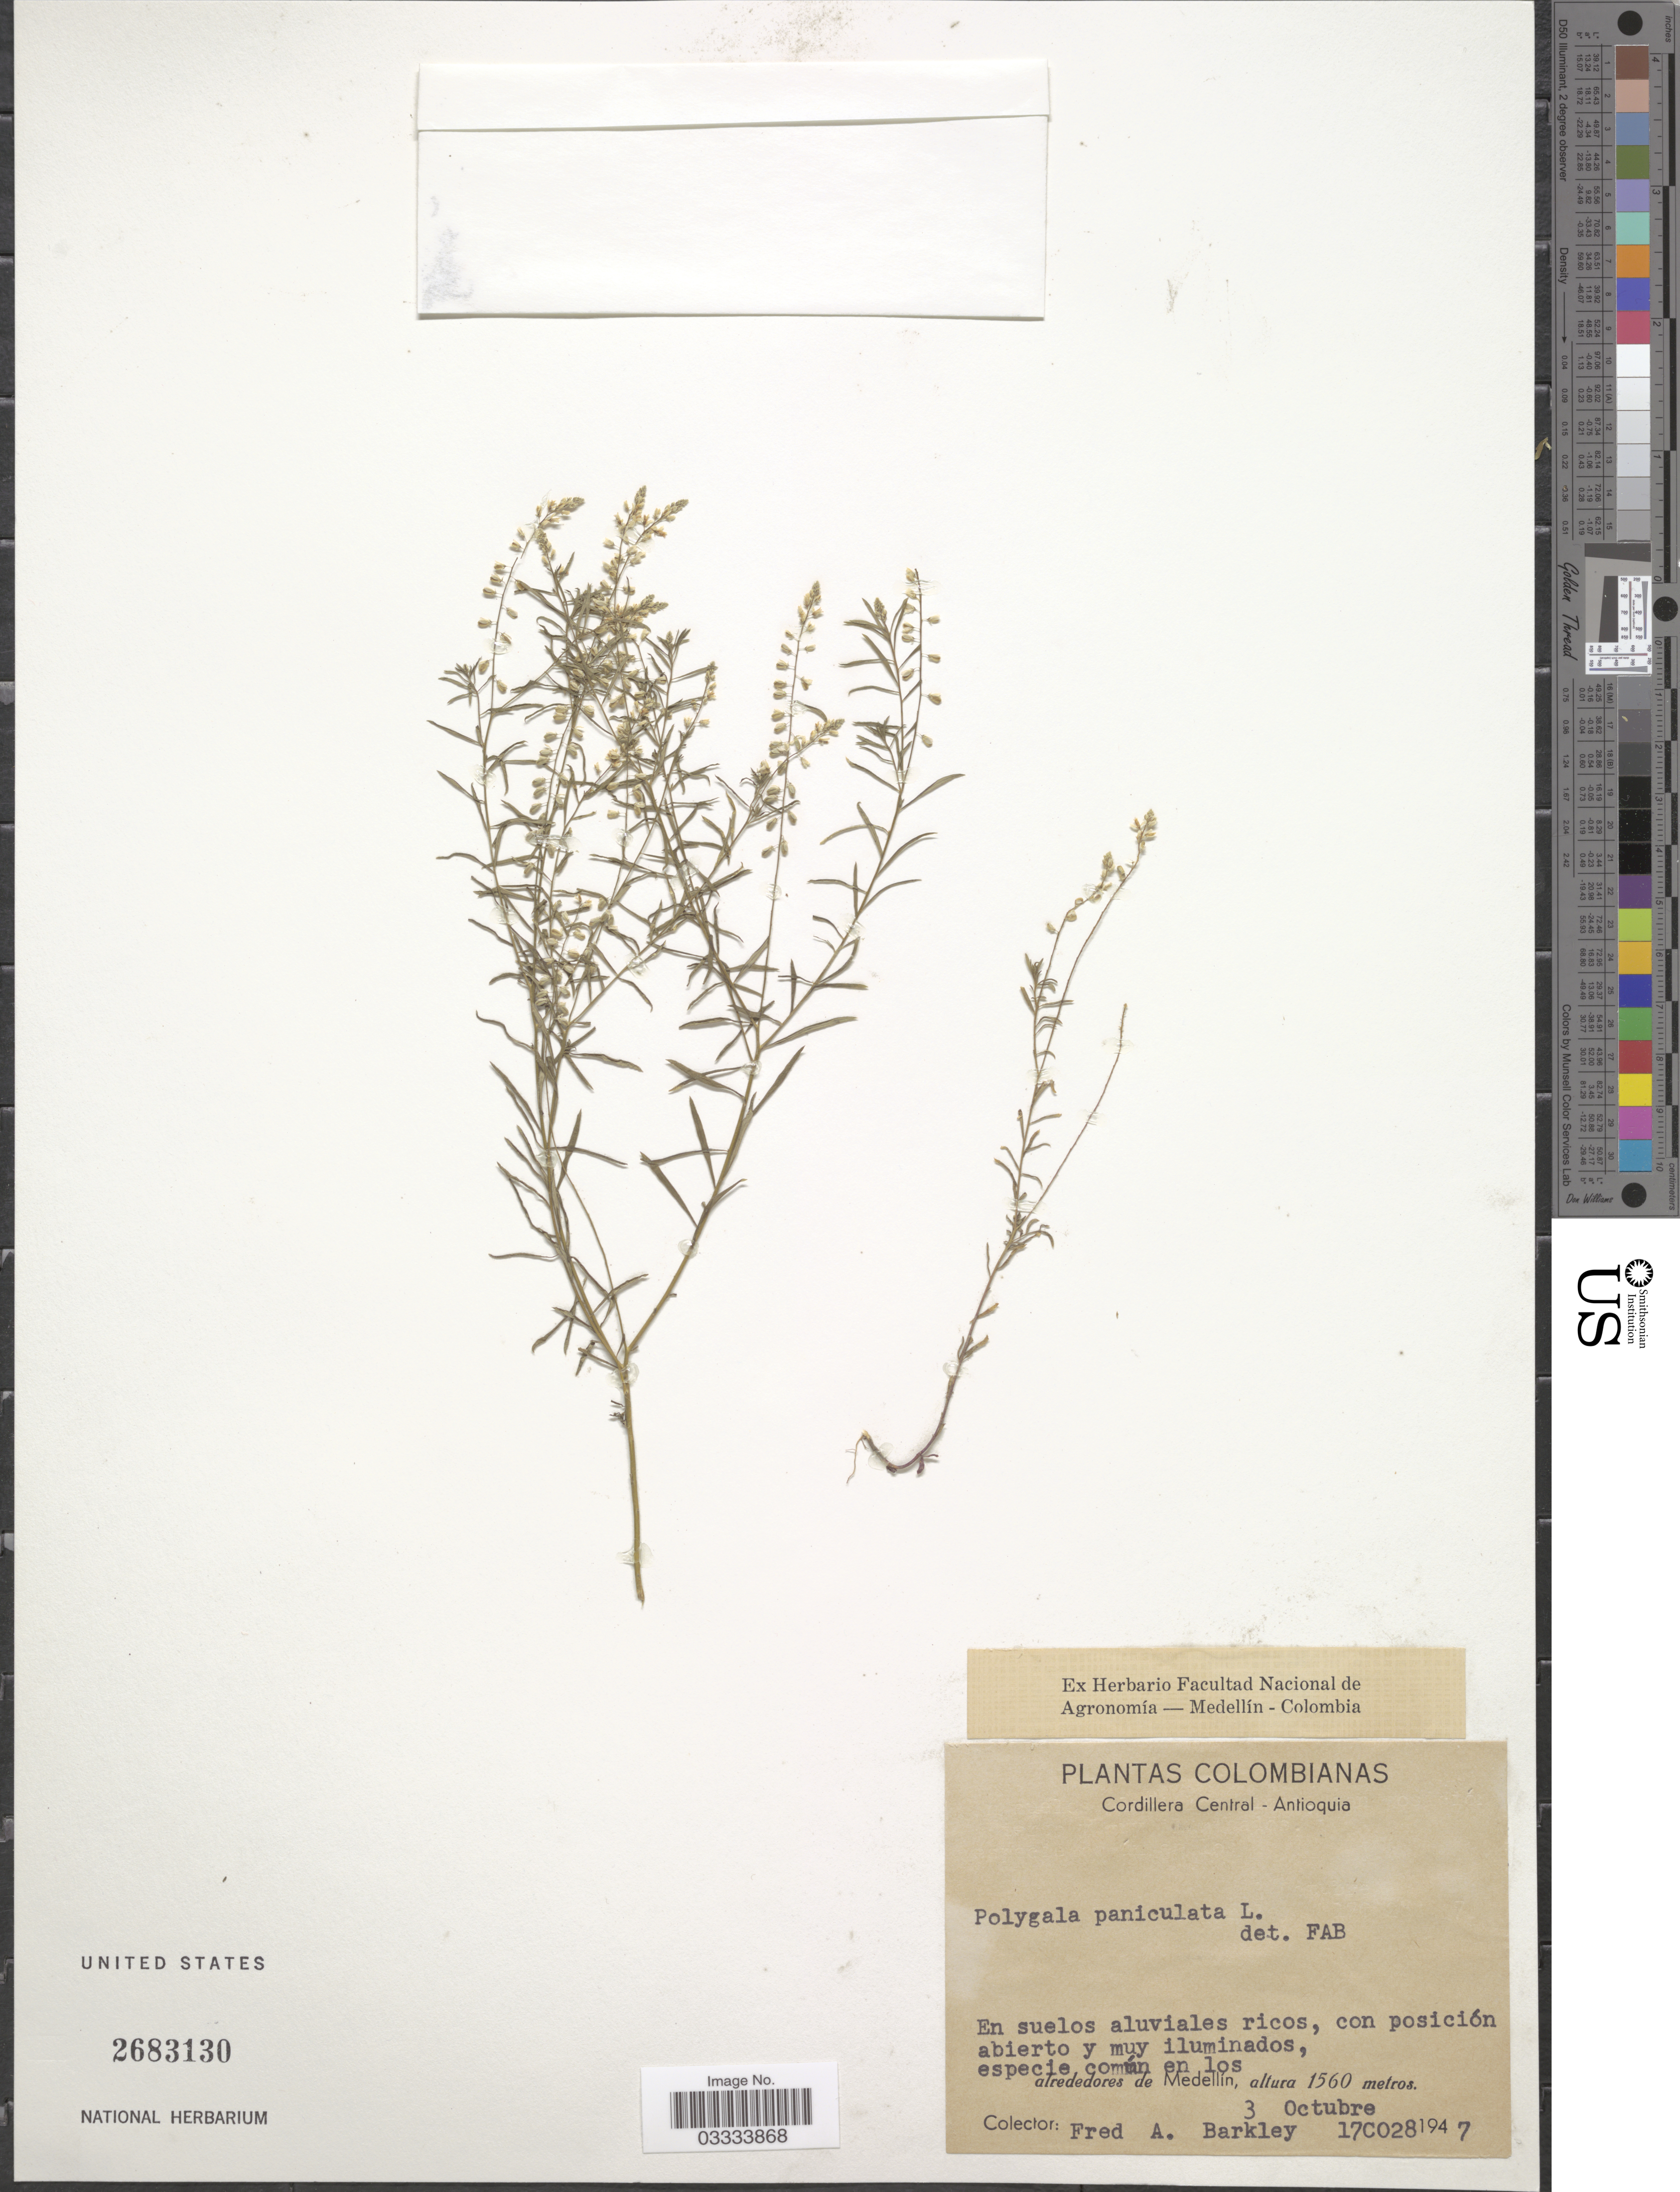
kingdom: Plantae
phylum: Tracheophyta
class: Magnoliopsida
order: Fabales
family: Polygalaceae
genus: Polygala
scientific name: Polygala paniculata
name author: L.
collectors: F. A. Barkley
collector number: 17C028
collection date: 1947-10-03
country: Colombia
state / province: Antioquia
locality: Cordillera Central. Especie común en los alrededores de Medellín.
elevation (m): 1560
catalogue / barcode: US 2683130